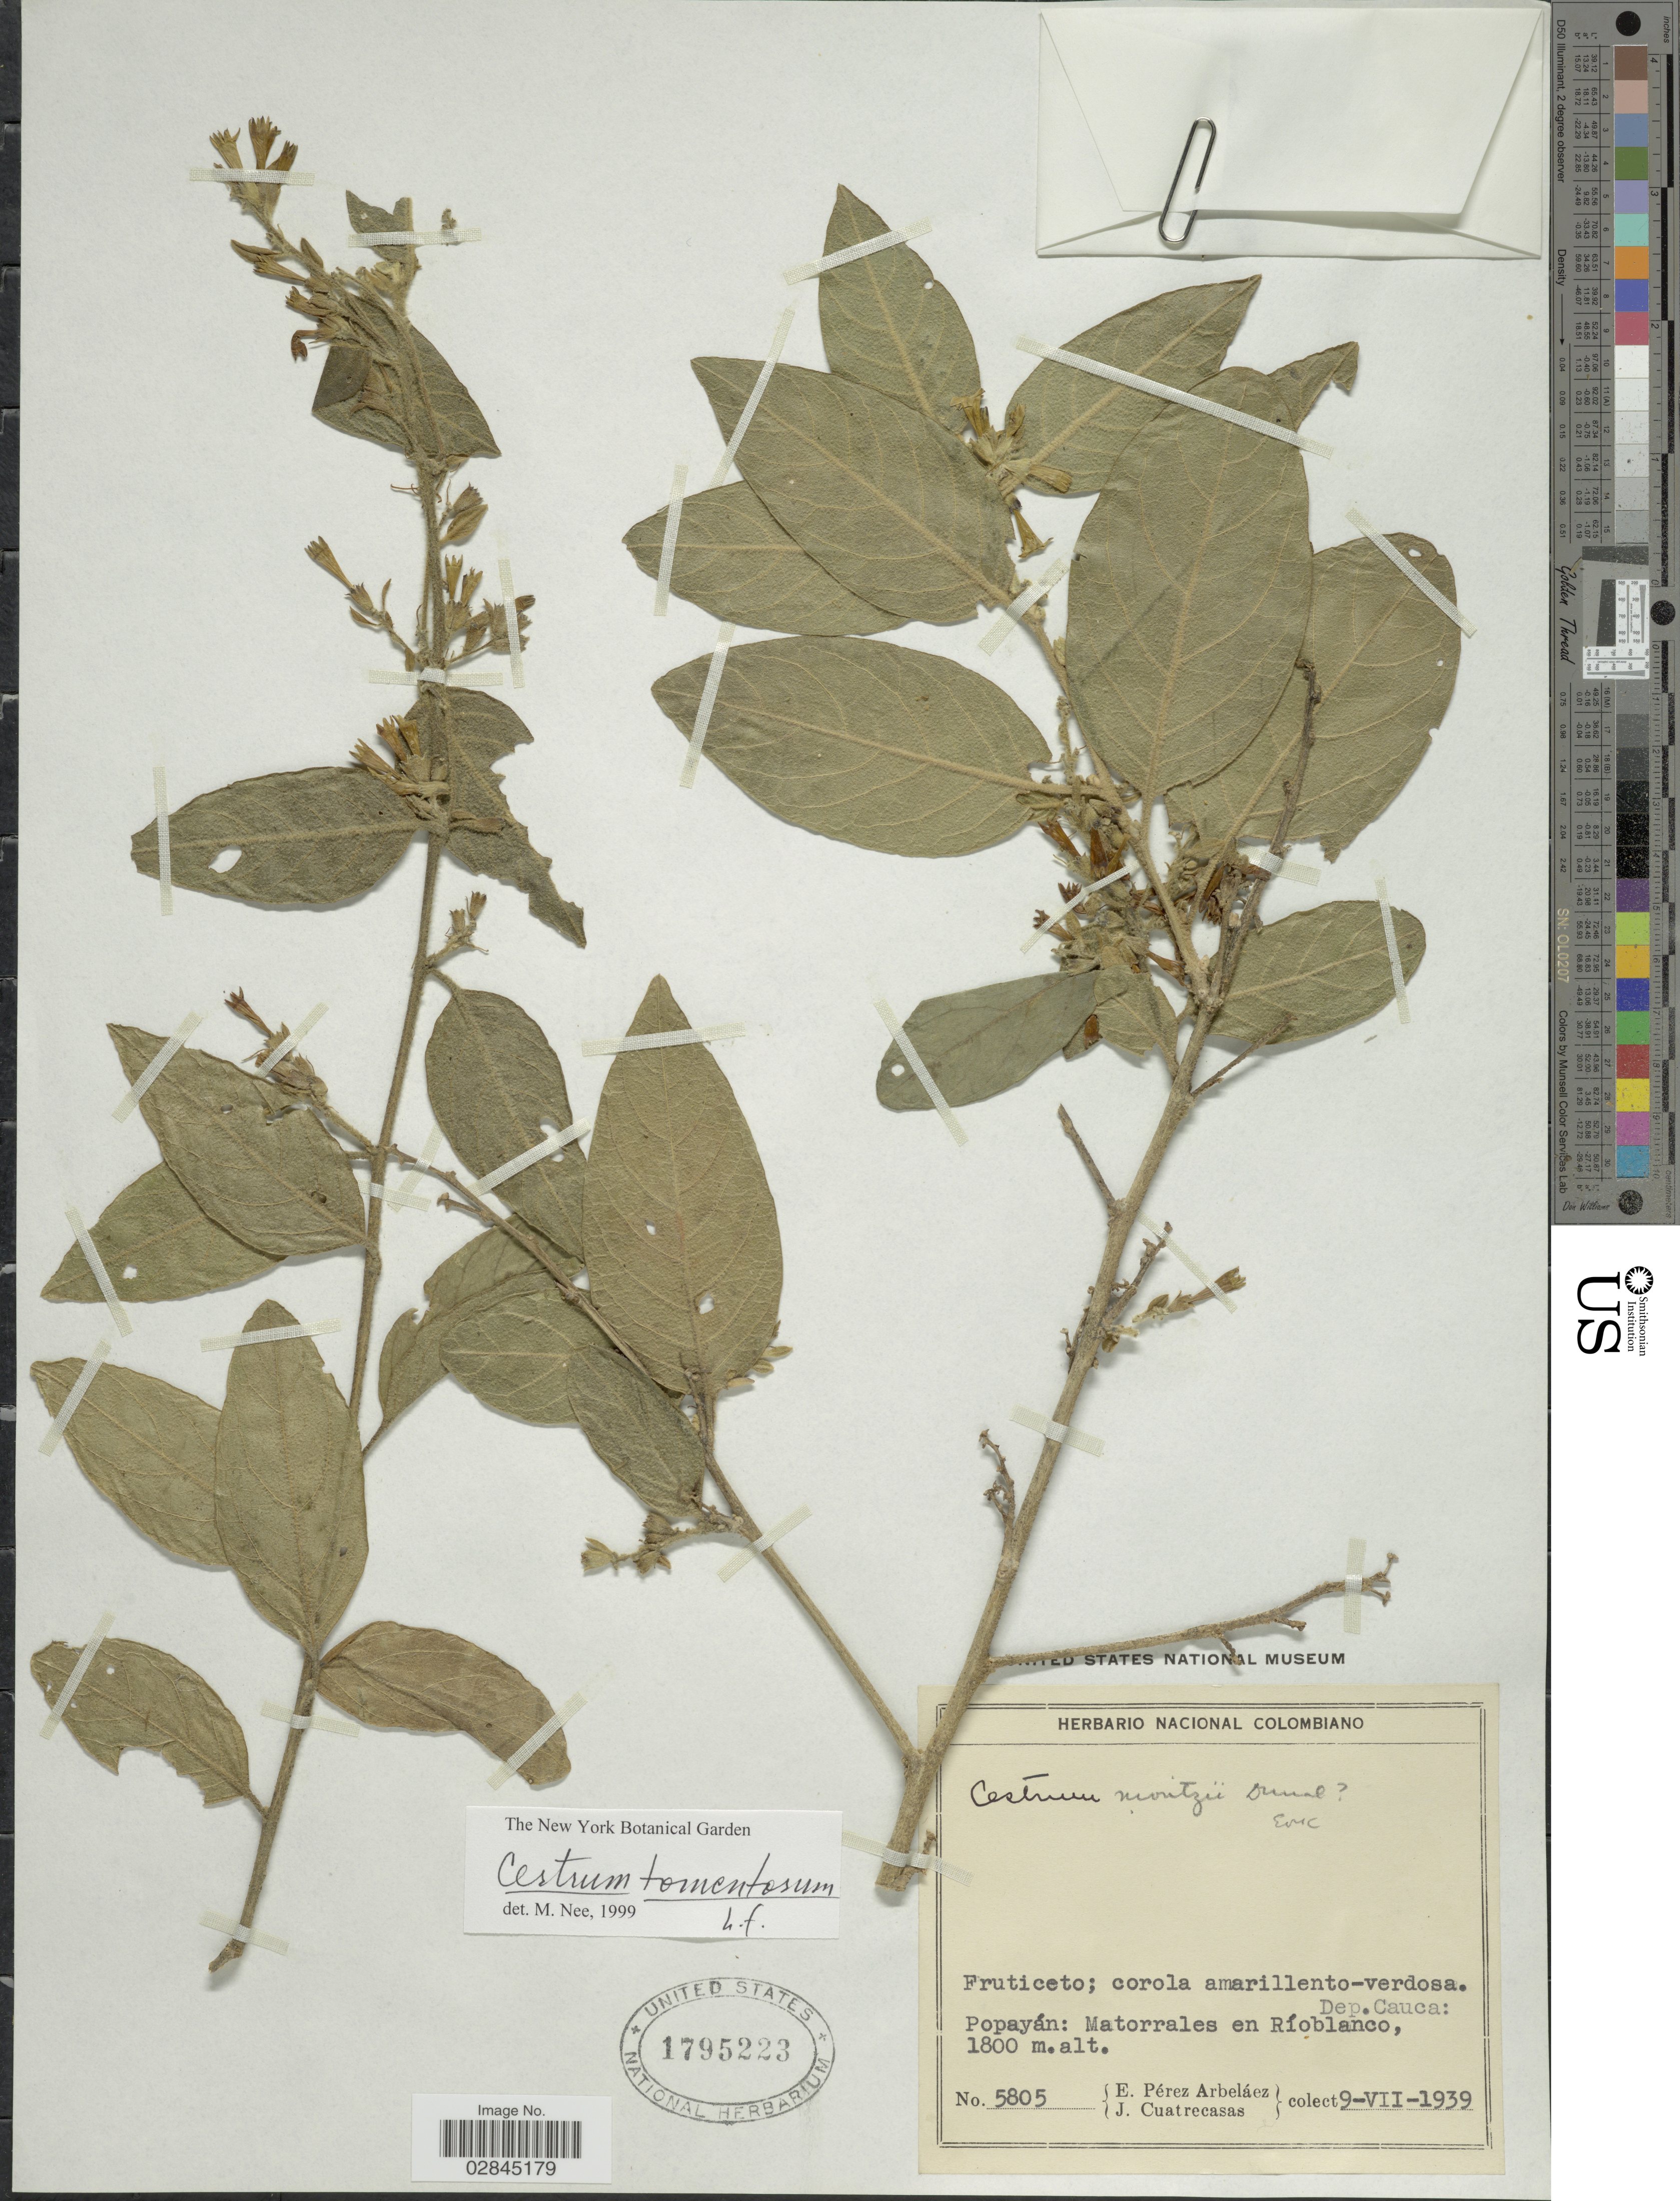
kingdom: Plantae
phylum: Tracheophyta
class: Magnoliopsida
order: Solanales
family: Solanaceae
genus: Cestrum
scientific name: Cestrum tomentosum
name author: L. f.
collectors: E. Pérez Arbeláez & J. Cuatrecasas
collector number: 5805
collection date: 1939-07-09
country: Colombia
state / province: Cauca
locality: Dep. Cauca. Popayán: Matorrales en Ríoblanco.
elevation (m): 1800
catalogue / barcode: US 1795223